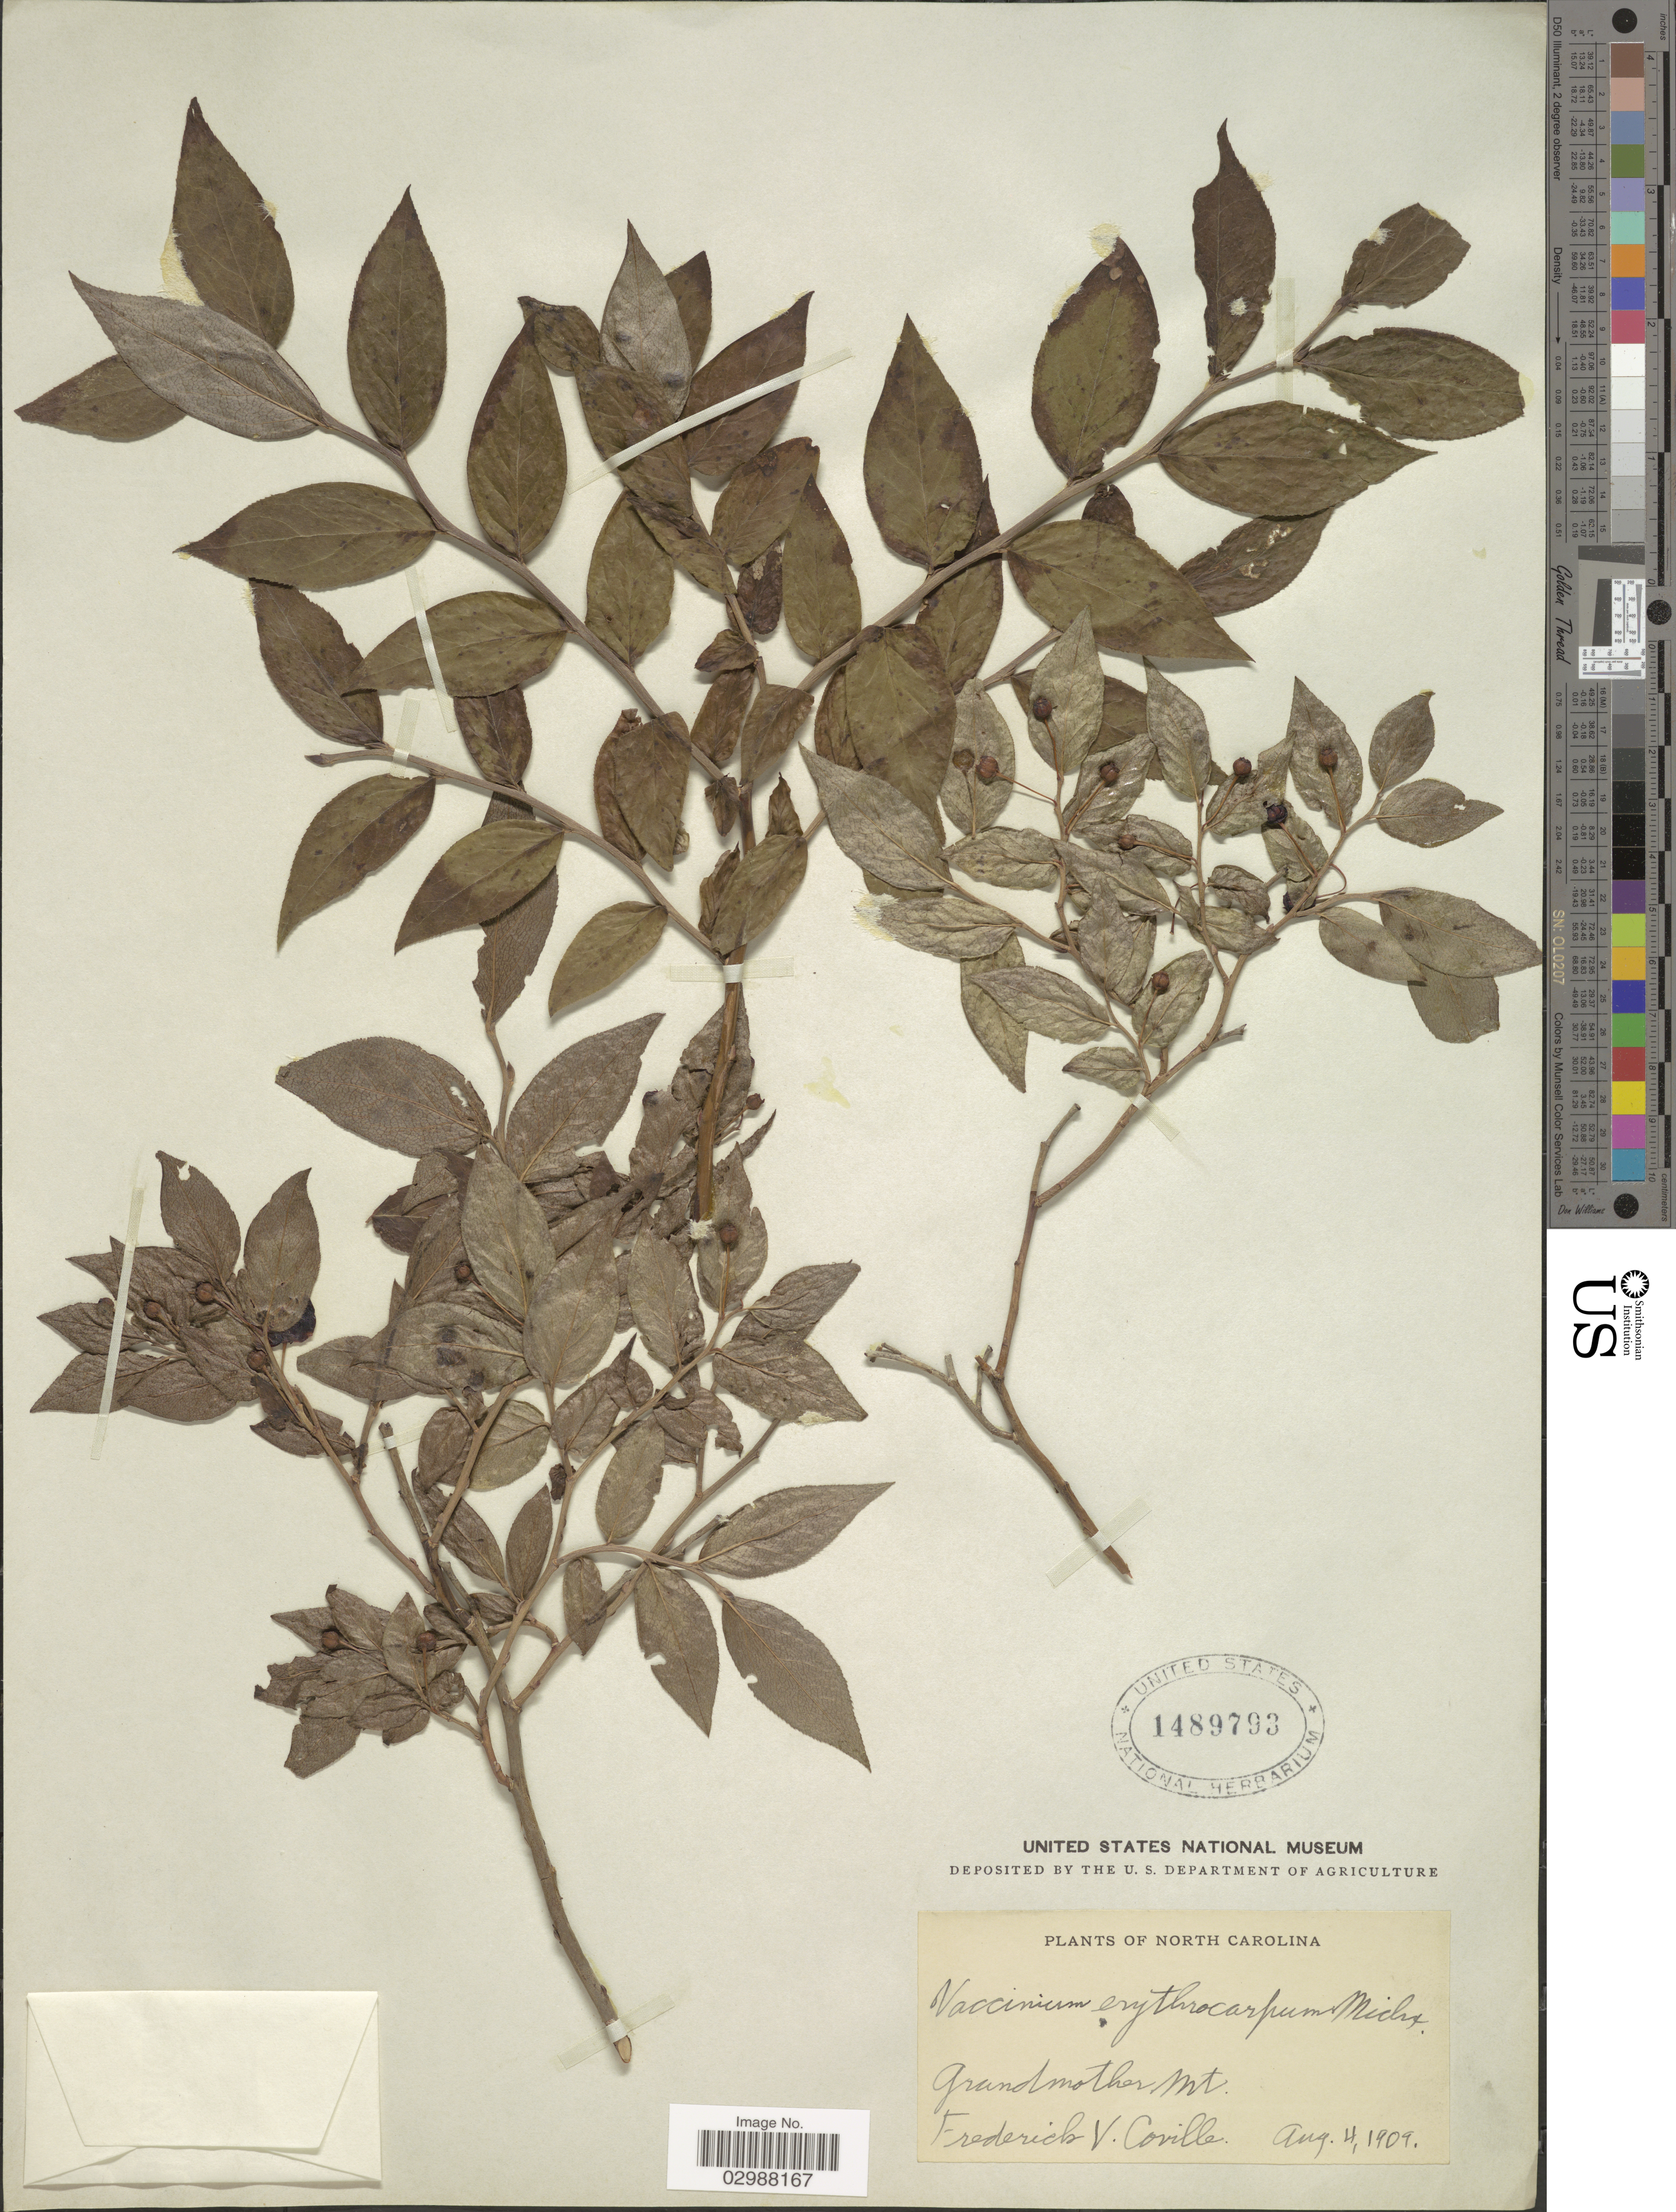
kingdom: Plantae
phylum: Tracheophyta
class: Magnoliopsida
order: Ericales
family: Ericaceae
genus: Vaccinium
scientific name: Vaccinium erythrocarpum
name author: Michx.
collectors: F. V. Coville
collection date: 1909-08-04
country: United States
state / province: North Carolina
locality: Grandmother Mt.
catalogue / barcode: US 1489793